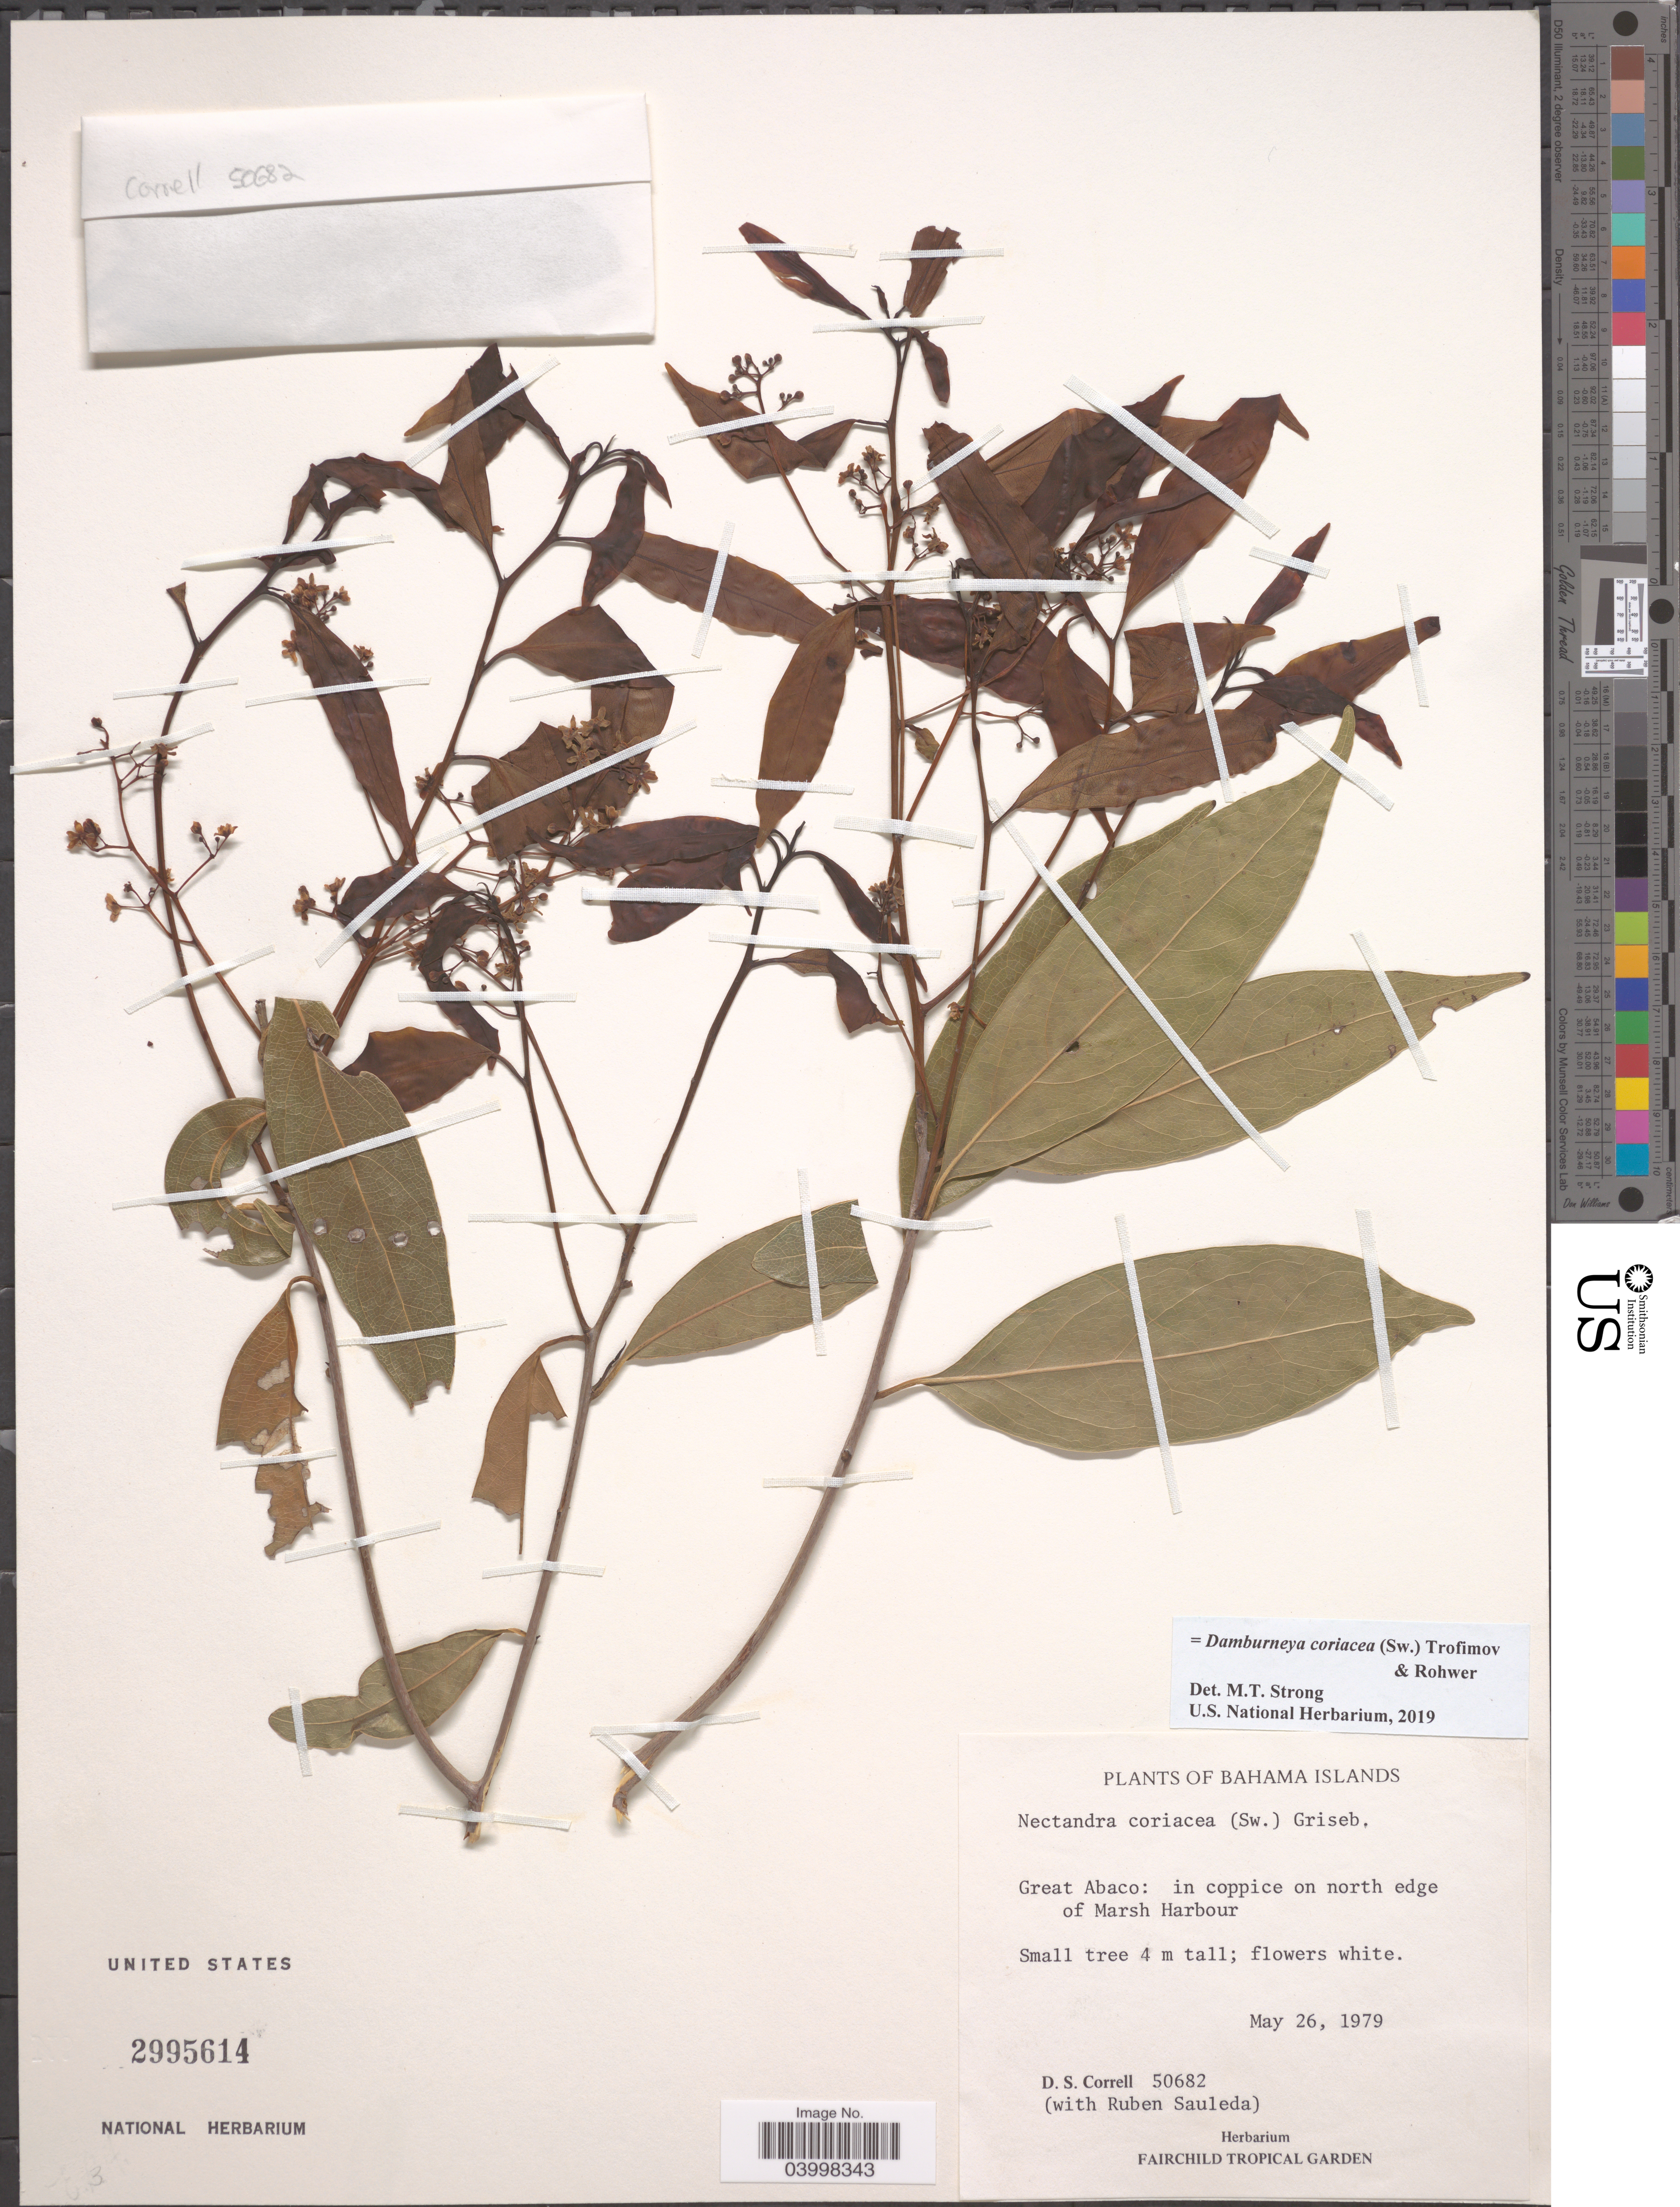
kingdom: Plantae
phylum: Tracheophyta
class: Magnoliopsida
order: Laurales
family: Lauraceae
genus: Damburneya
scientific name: Damburneya coriacea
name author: (Sw.) Trofimov & Rohwer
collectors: D. S. Correll & R. Sauleda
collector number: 50682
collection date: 1979-05-26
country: Bahamas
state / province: South Abaco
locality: Bahamas Islands. Great Abaco: in coppice on north edge of Marsh Harbour.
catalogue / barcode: US 2995614